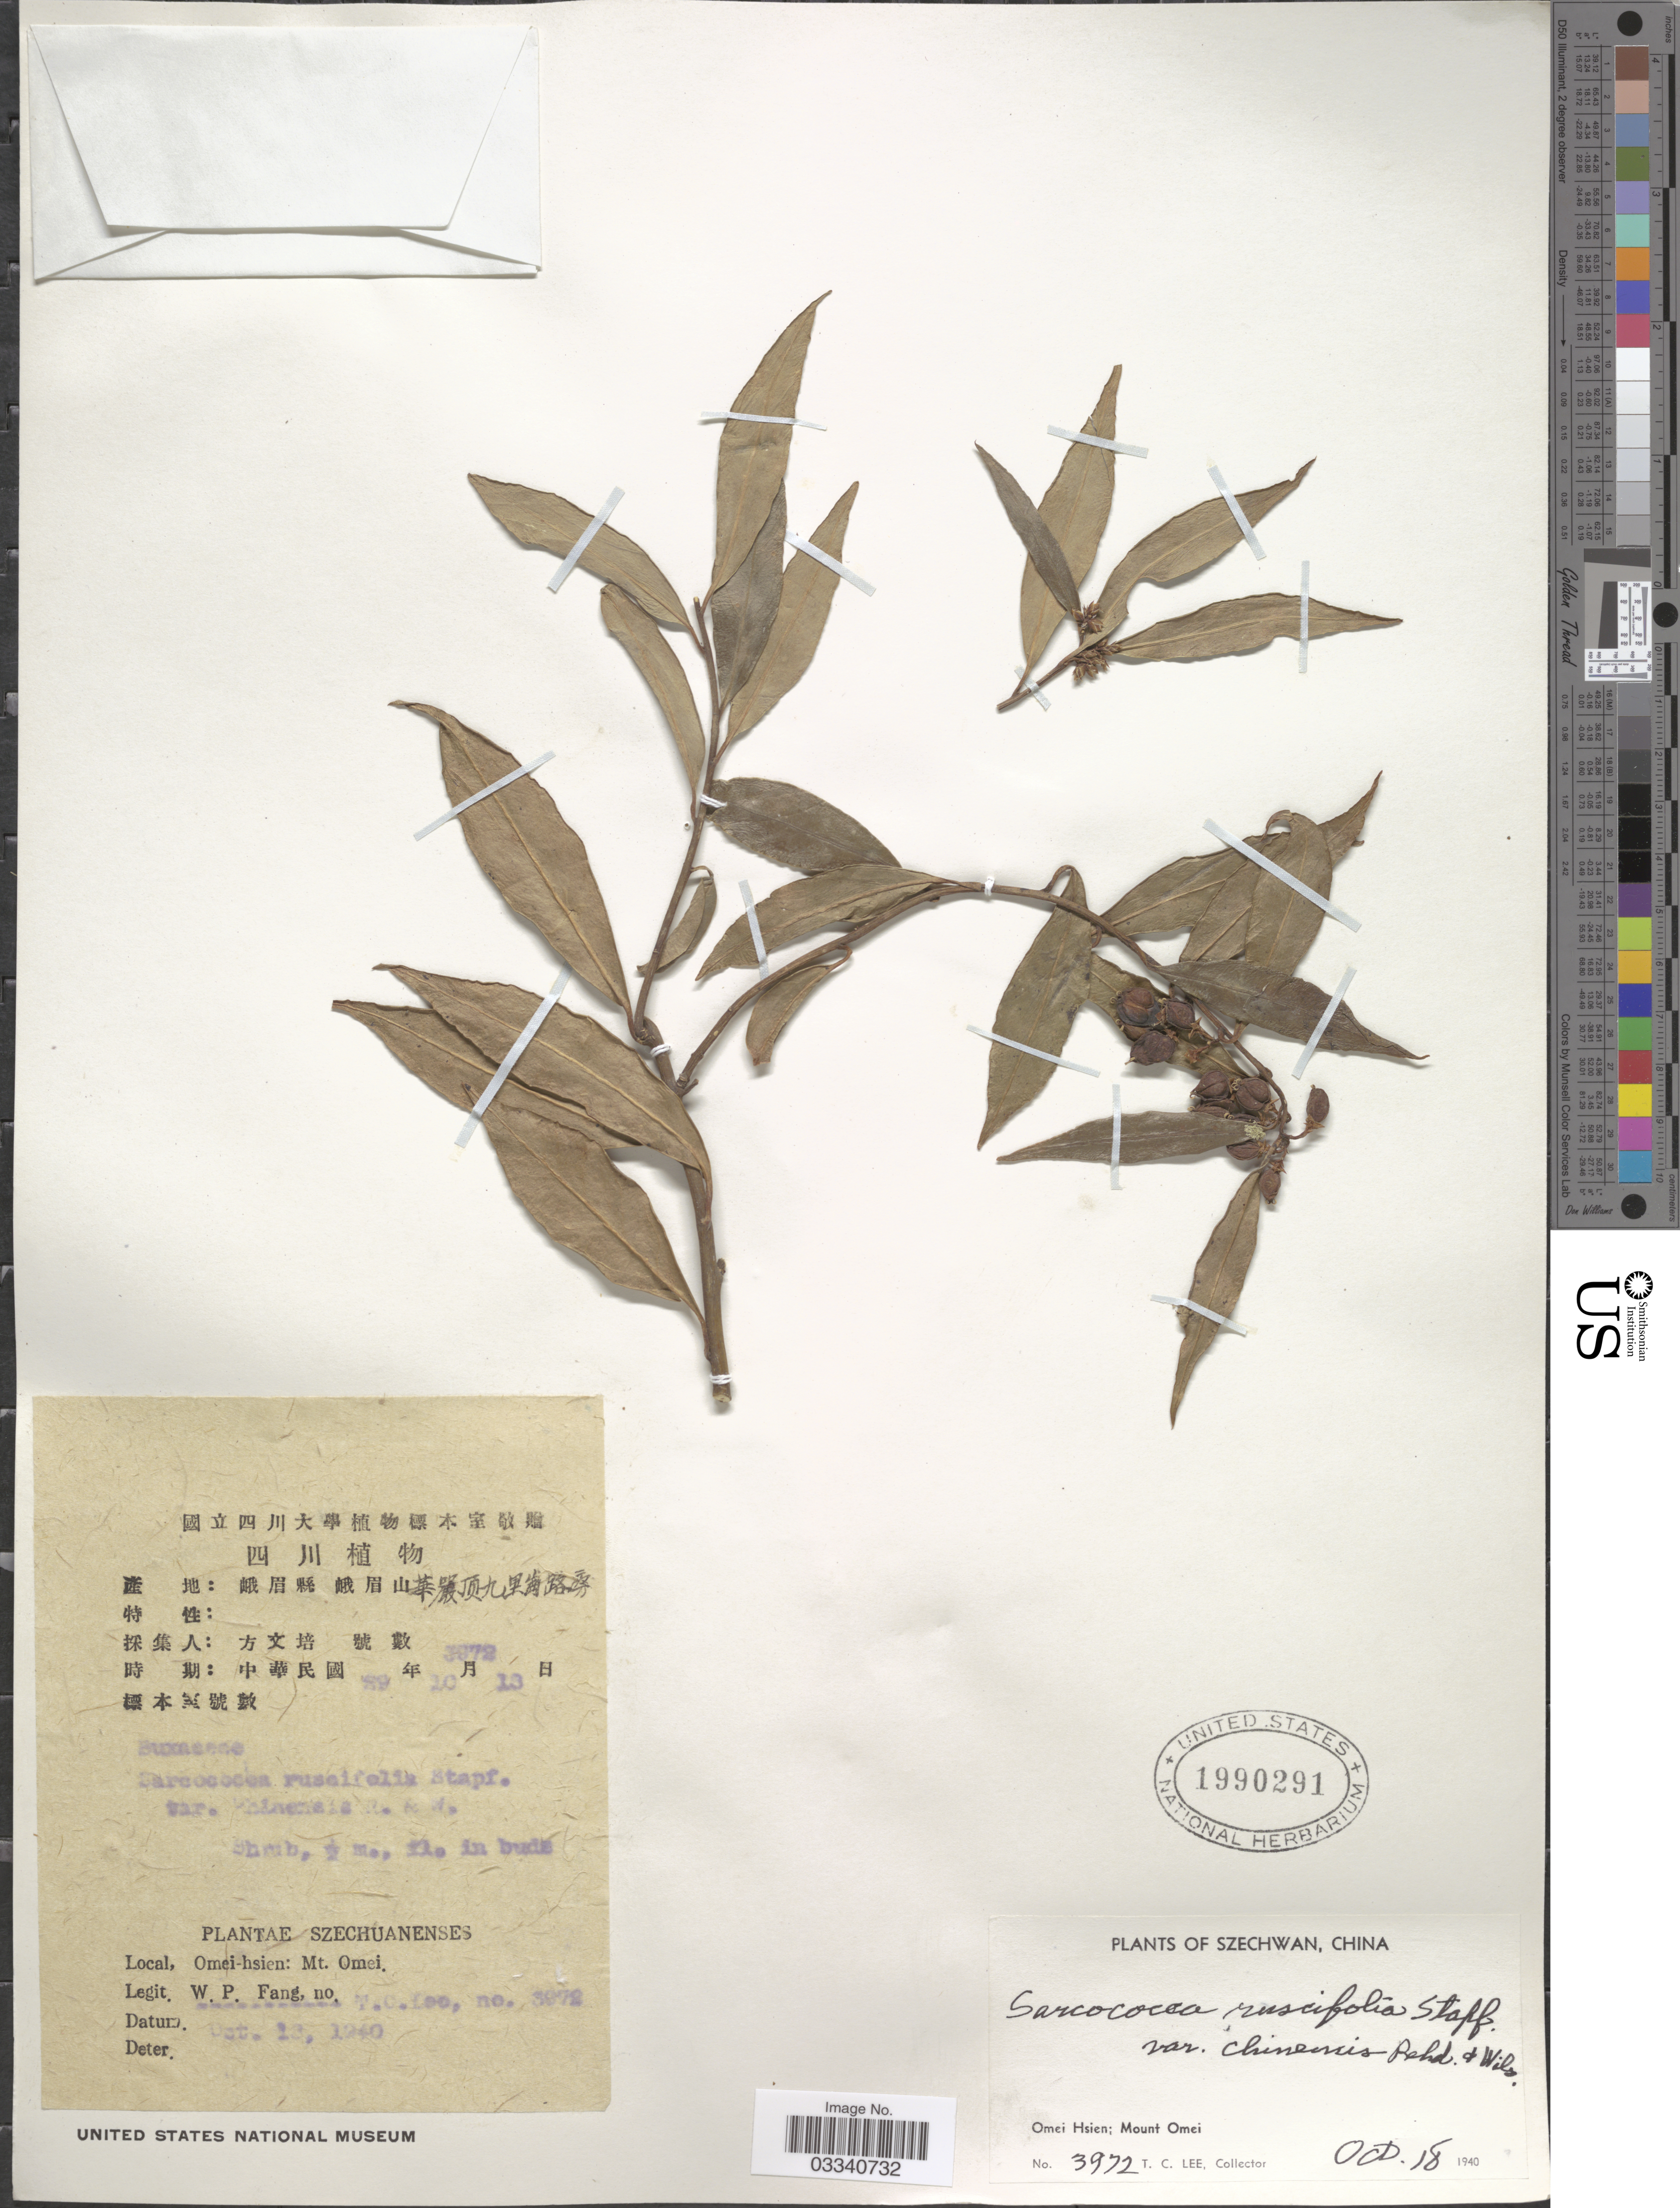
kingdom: Plantae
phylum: Tracheophyta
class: Magnoliopsida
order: Buxales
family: Buxaceae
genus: Sarcococca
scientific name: Sarcococca ruscifolia var. chinensis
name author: Rehder & E.H. Wilson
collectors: T. Lee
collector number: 3972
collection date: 1940-10-18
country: China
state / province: Sichuan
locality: Szechwan. Omei Hsien: Mount Omei.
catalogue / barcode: US 1990291